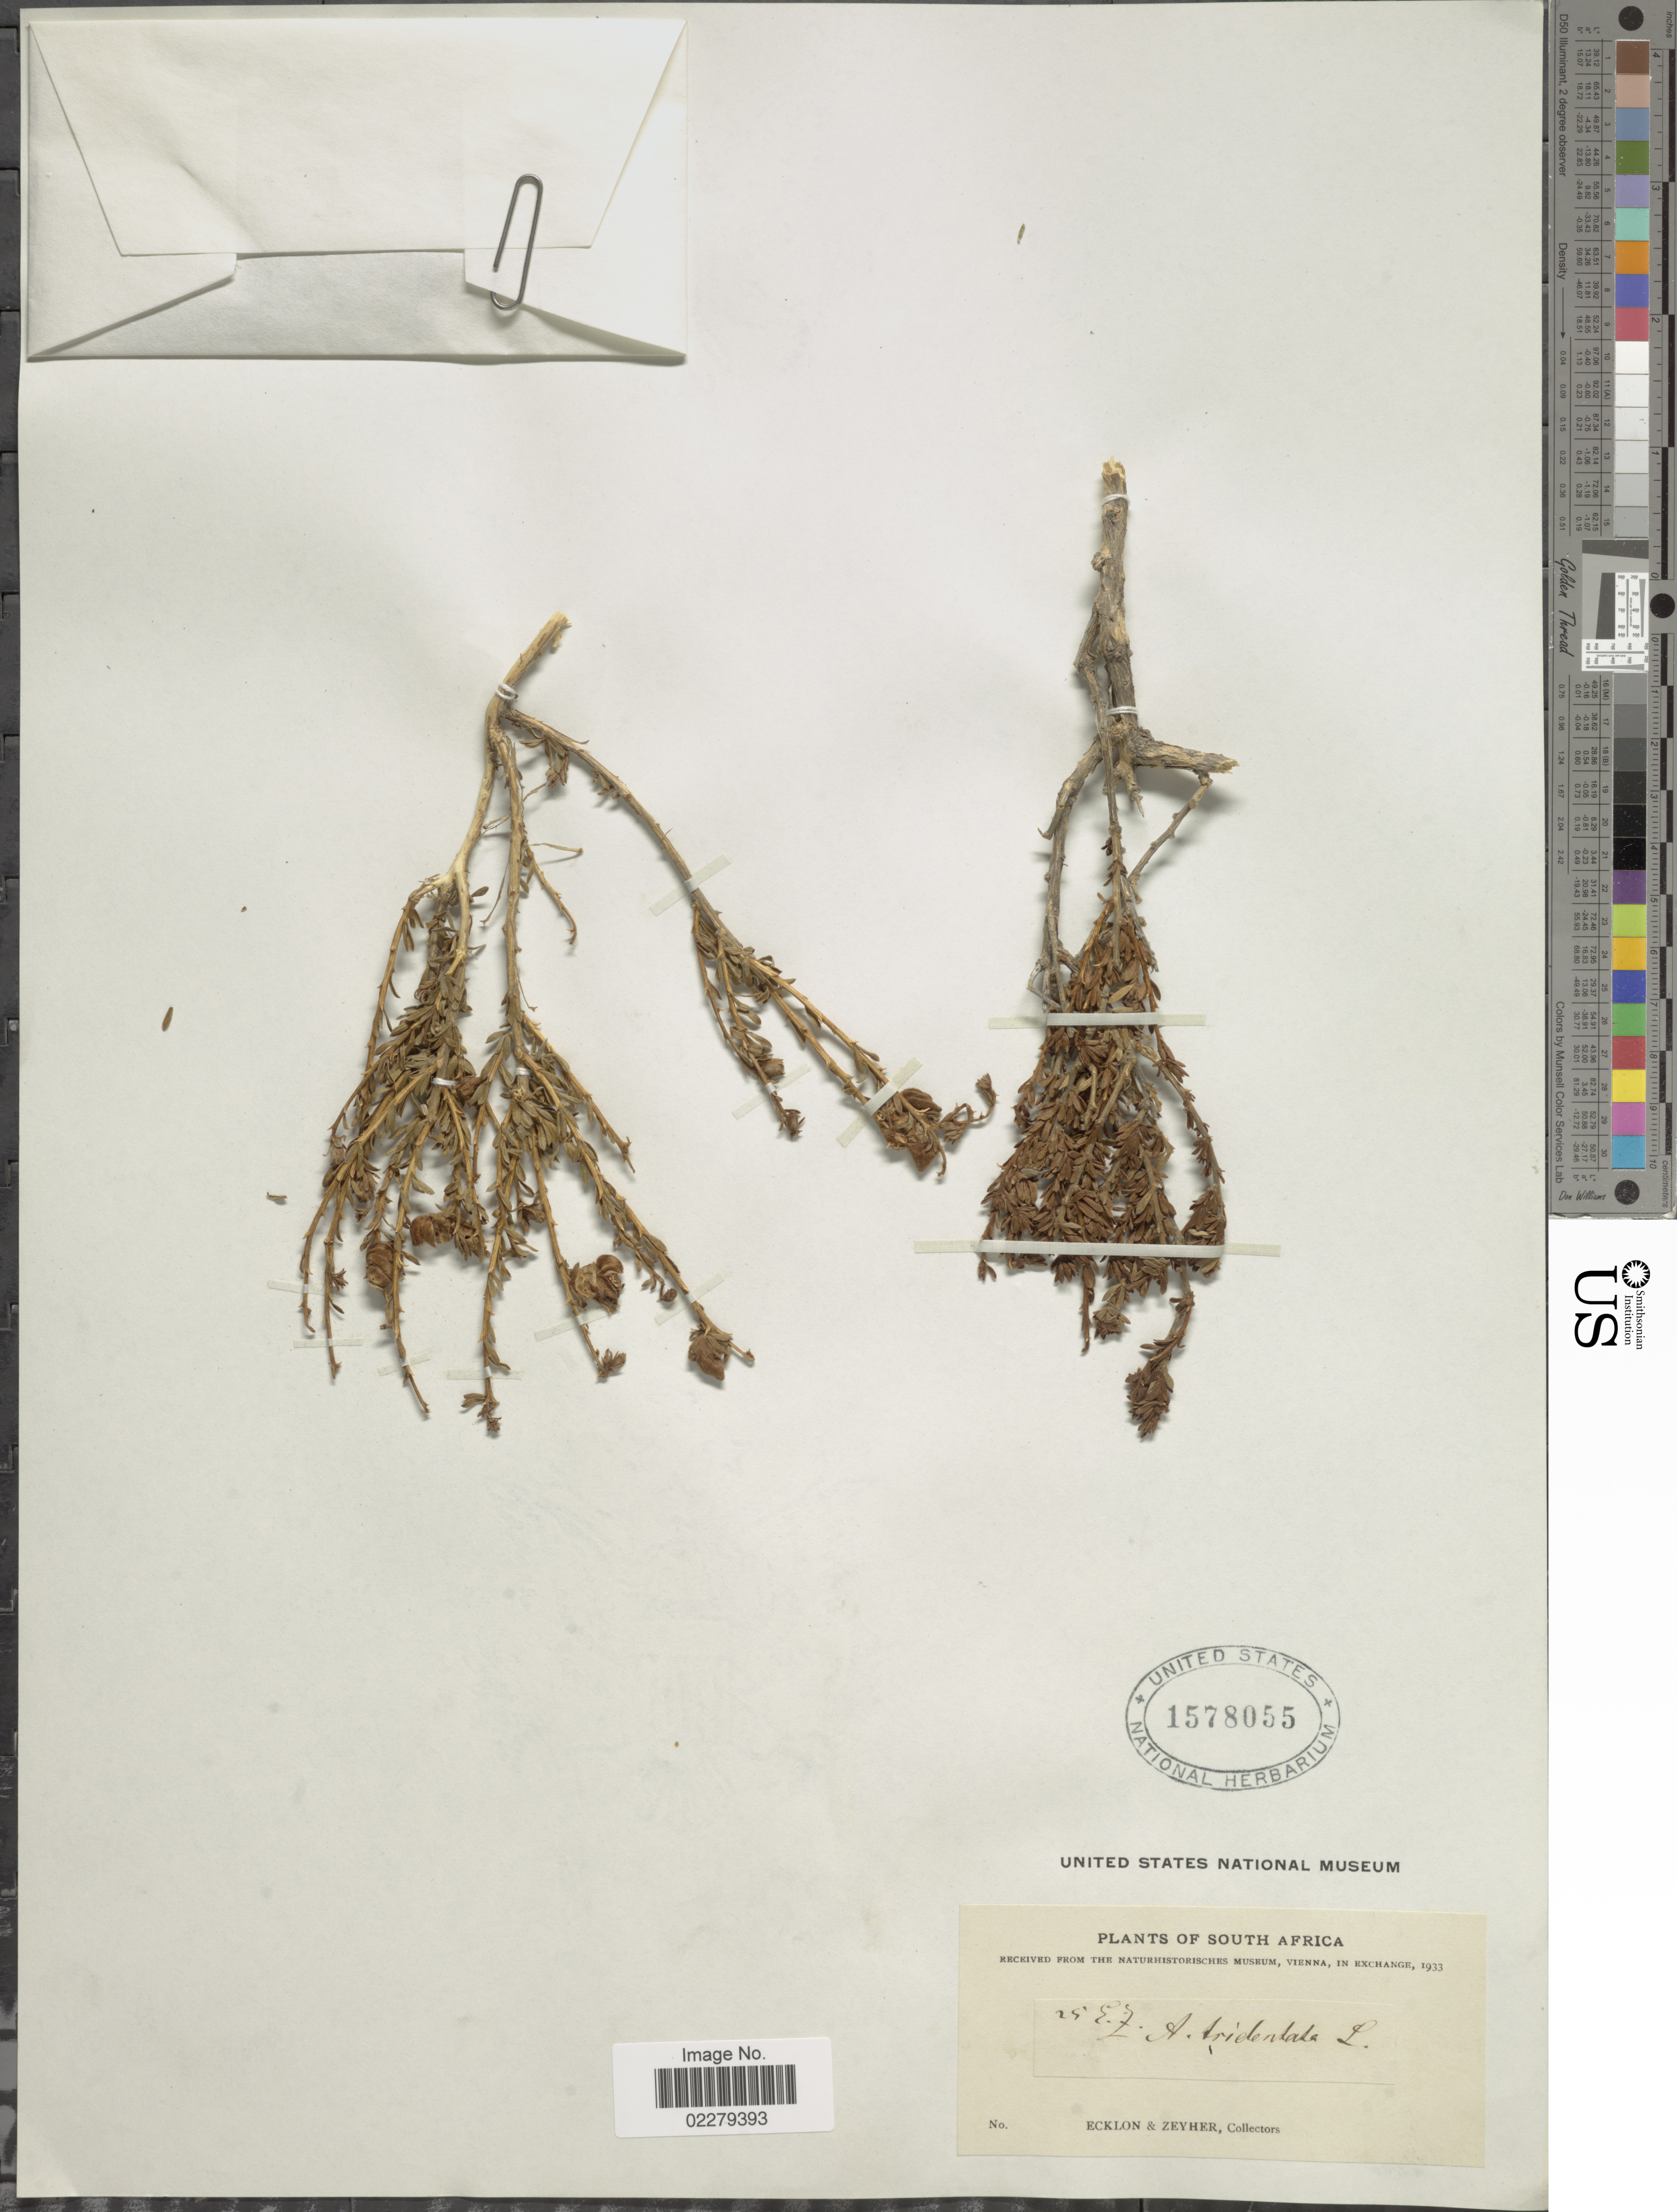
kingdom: Plantae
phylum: Tracheophyta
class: Magnoliopsida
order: Fabales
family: Fabaceae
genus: Aspalathus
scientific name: Aspalathus tridentata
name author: Eckl. & Zeyh.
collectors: -. Ecklon & -. Zeyher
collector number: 25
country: South Africa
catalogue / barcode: US 1578055